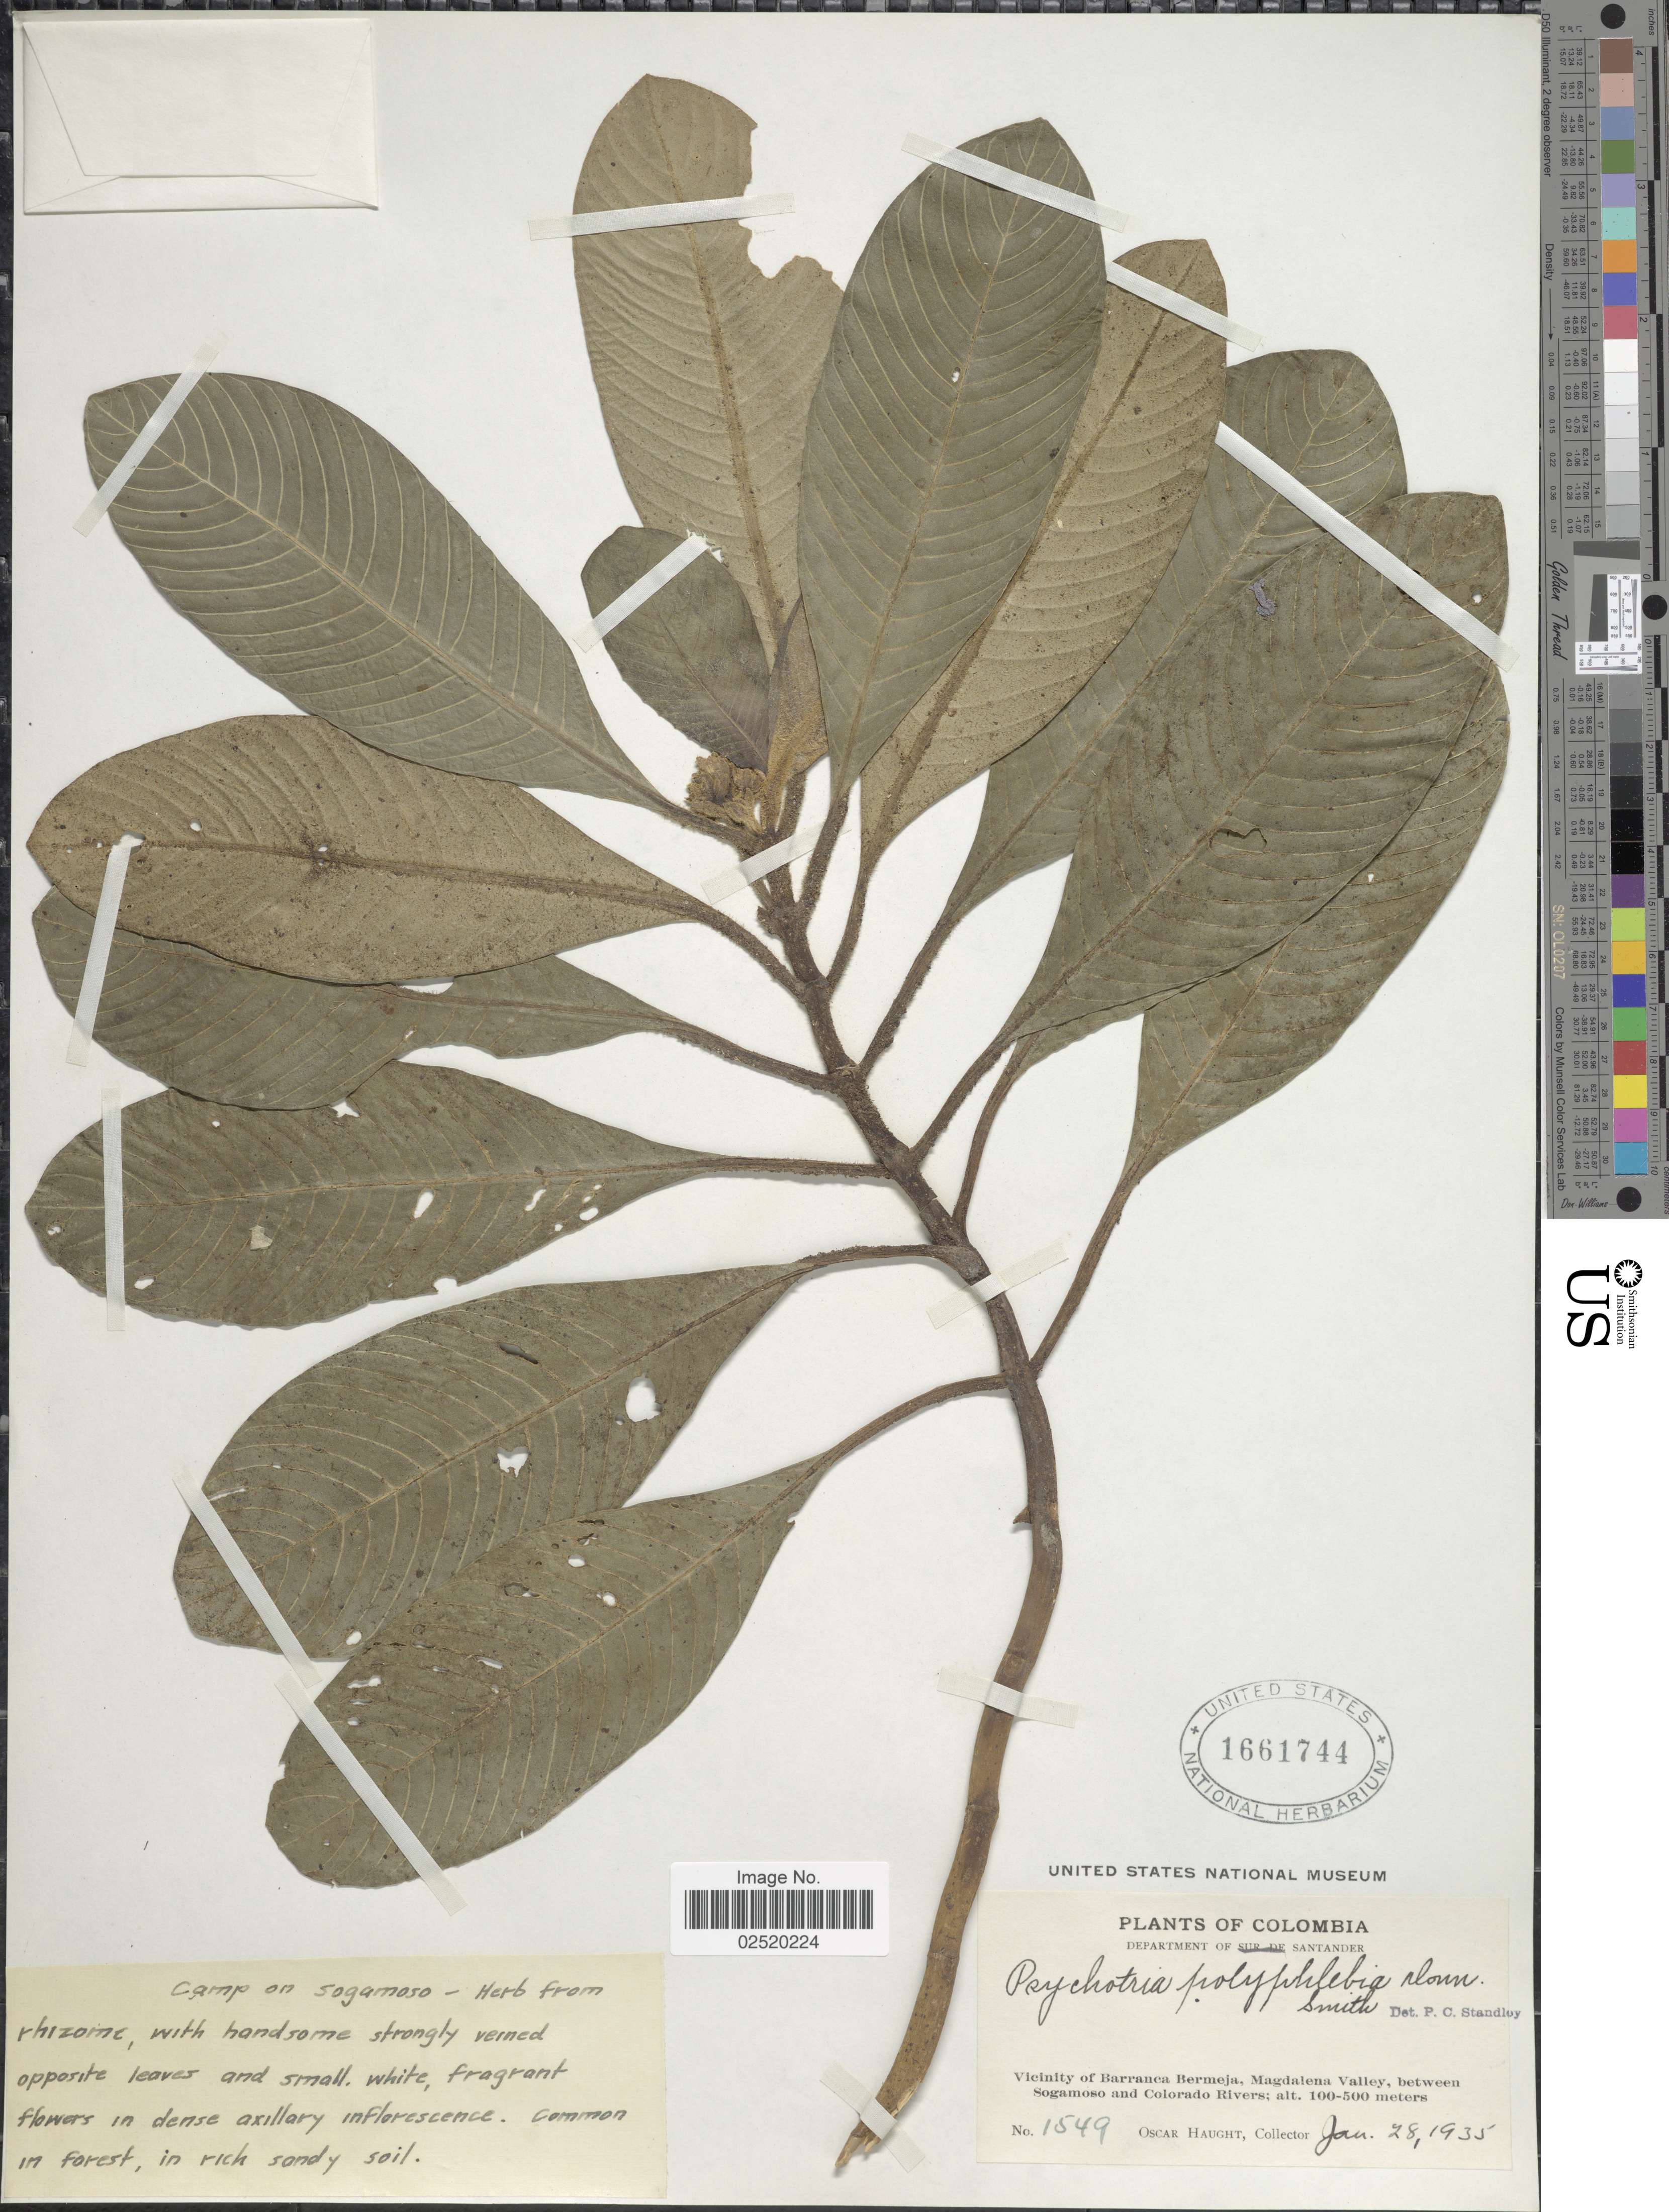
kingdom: Plantae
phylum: Tracheophyta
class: Magnoliopsida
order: Gentianales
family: Rubiaceae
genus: Psychotria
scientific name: Psychotria polyphlebia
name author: Donn. Sm.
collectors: O. L. Haught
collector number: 1549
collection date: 1935-01-28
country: Colombia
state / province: Santander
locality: Department of Santander, Vicinity of Barranca Bermeja, Magdalena Valley, between Sogamoso and Colorado Rivers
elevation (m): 100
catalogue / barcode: US 1661744